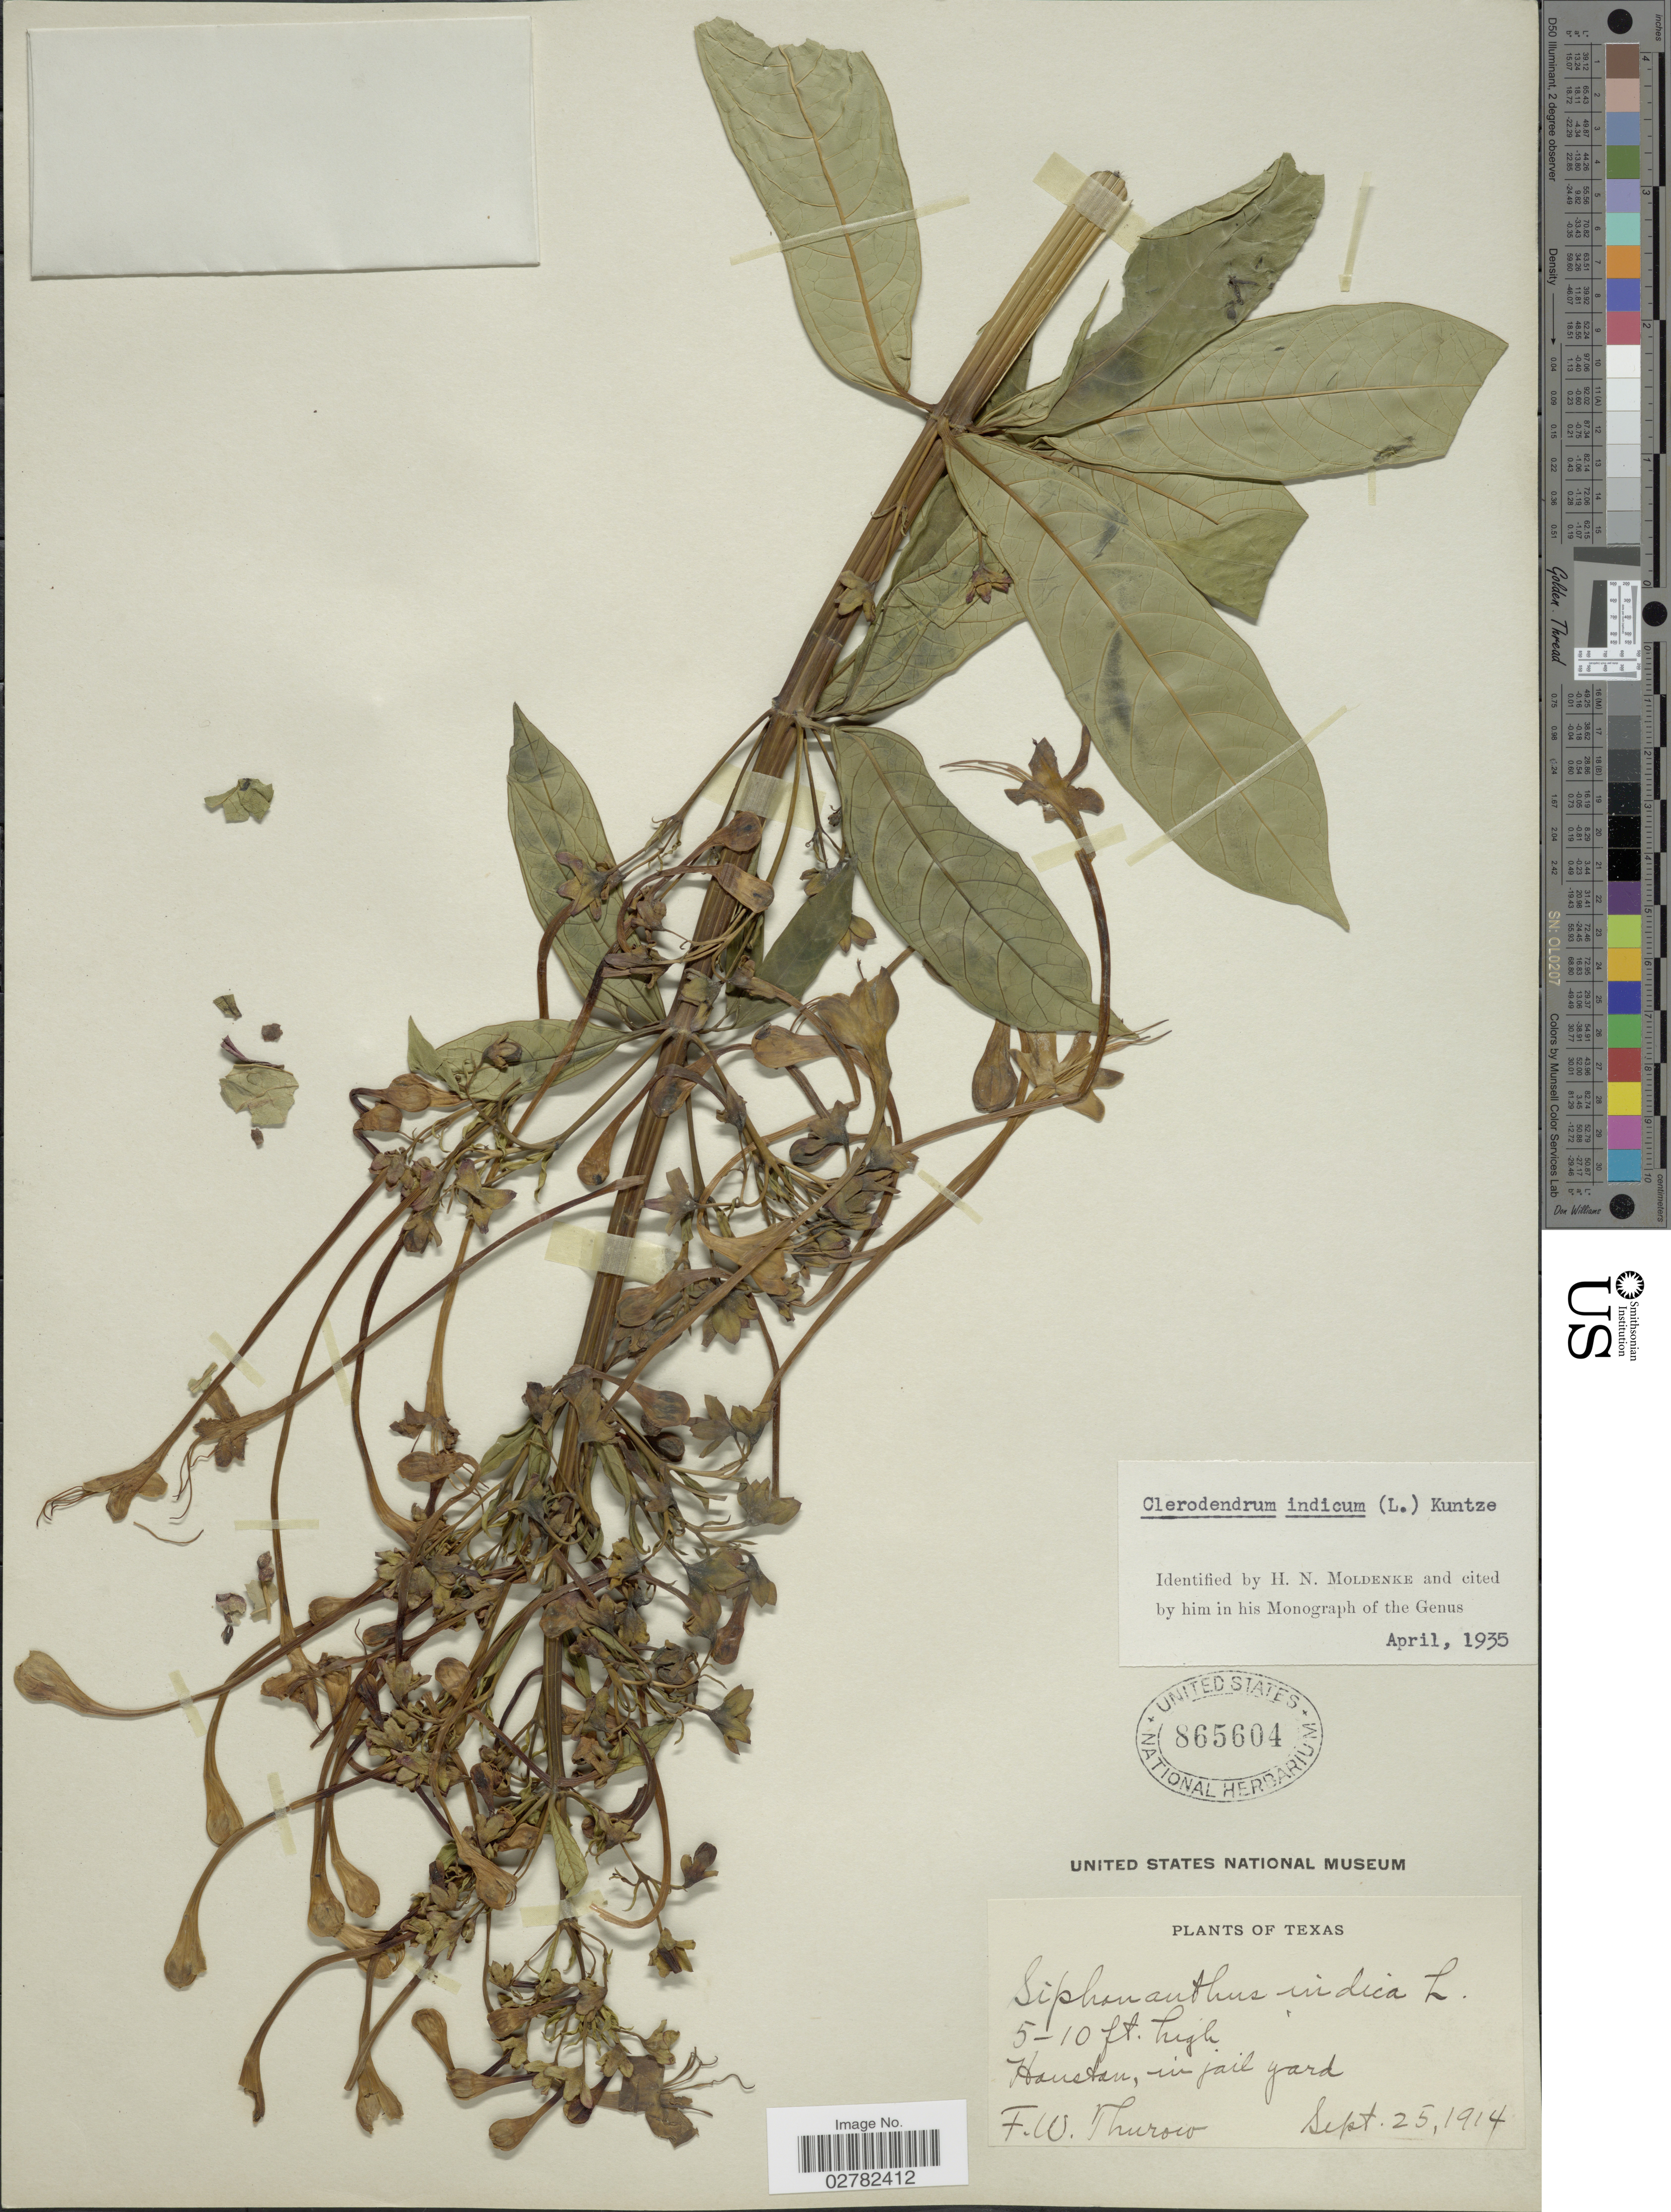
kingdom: Plantae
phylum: Tracheophyta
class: Magnoliopsida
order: Lamiales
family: Lamiaceae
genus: Clerodendrum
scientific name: Clerodendrum indicum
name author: (L.) Kuntze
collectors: F. W. Thurow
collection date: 1914-09-25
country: United States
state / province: Texas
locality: Houston, in jail yard.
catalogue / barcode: US 865604